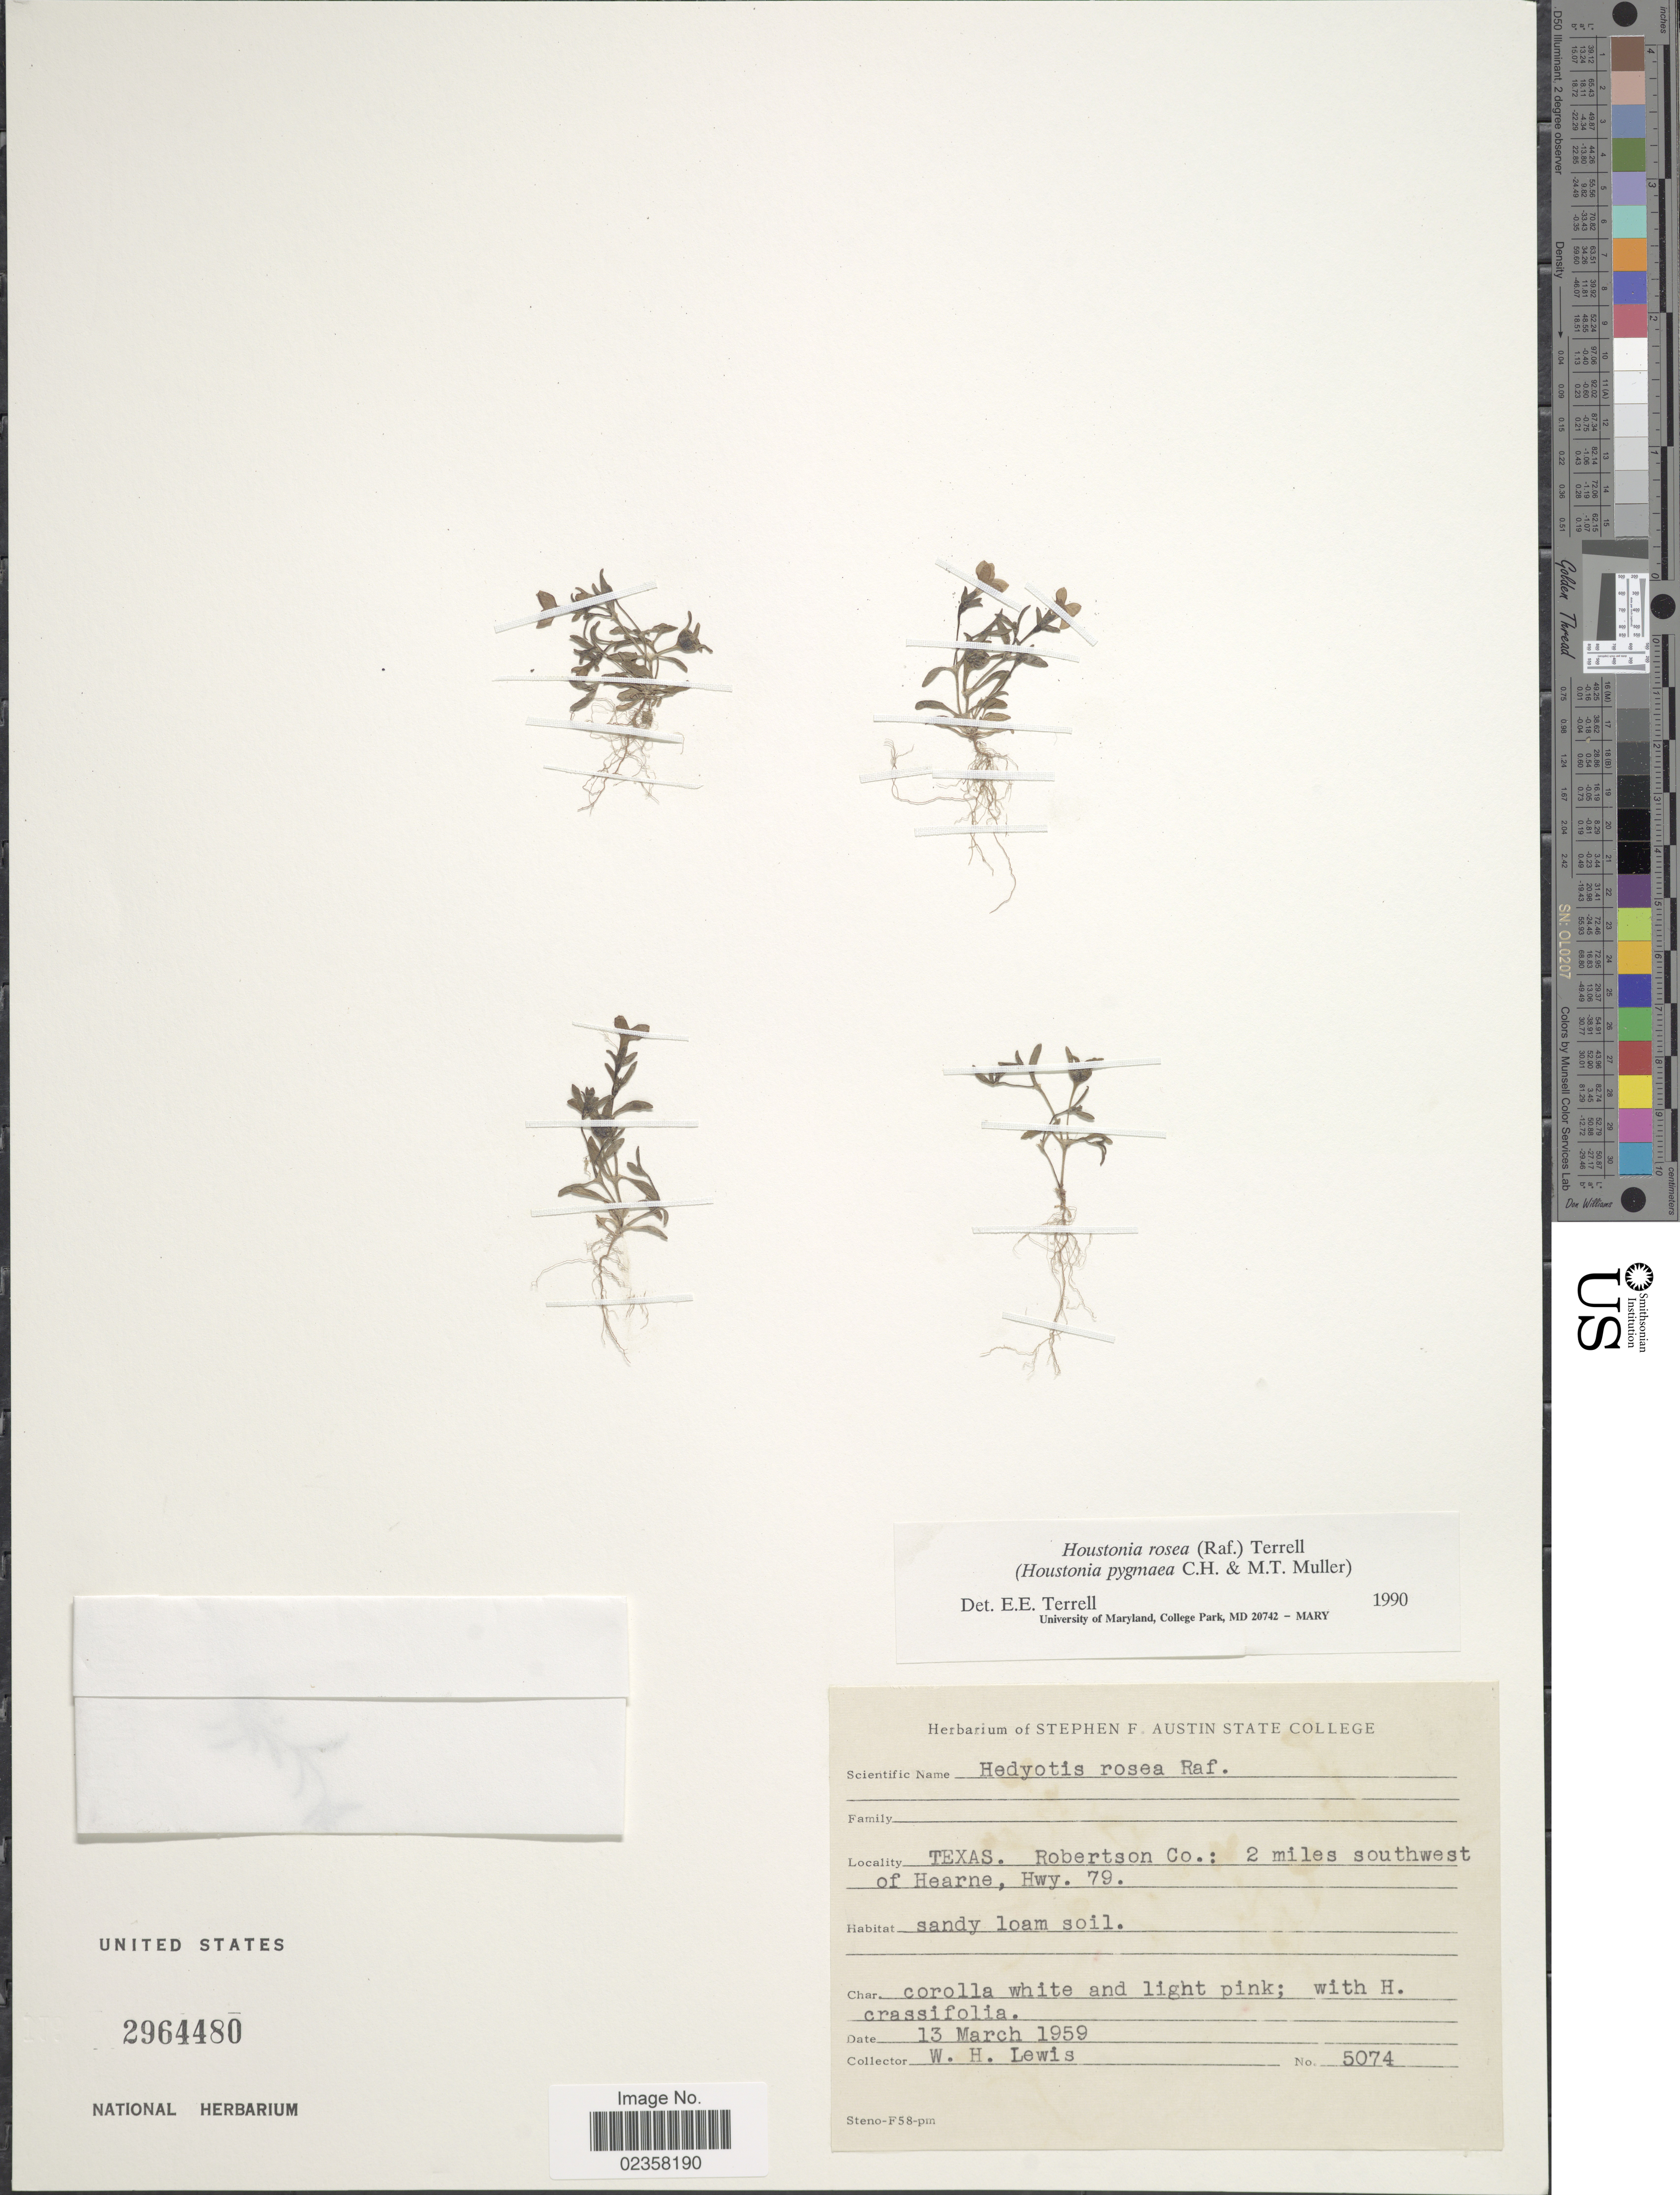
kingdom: Plantae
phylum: Tracheophyta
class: Magnoliopsida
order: Gentianales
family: Rubiaceae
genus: Houstonia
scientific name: Houstonia rosea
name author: (Raf.) Terrell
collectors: W. H. Lewis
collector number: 5074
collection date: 1959-03-13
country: United States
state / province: Texas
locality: Robertson Co.: 2 miles southwest of Hearne, Hwy. 79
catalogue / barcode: US 2964480